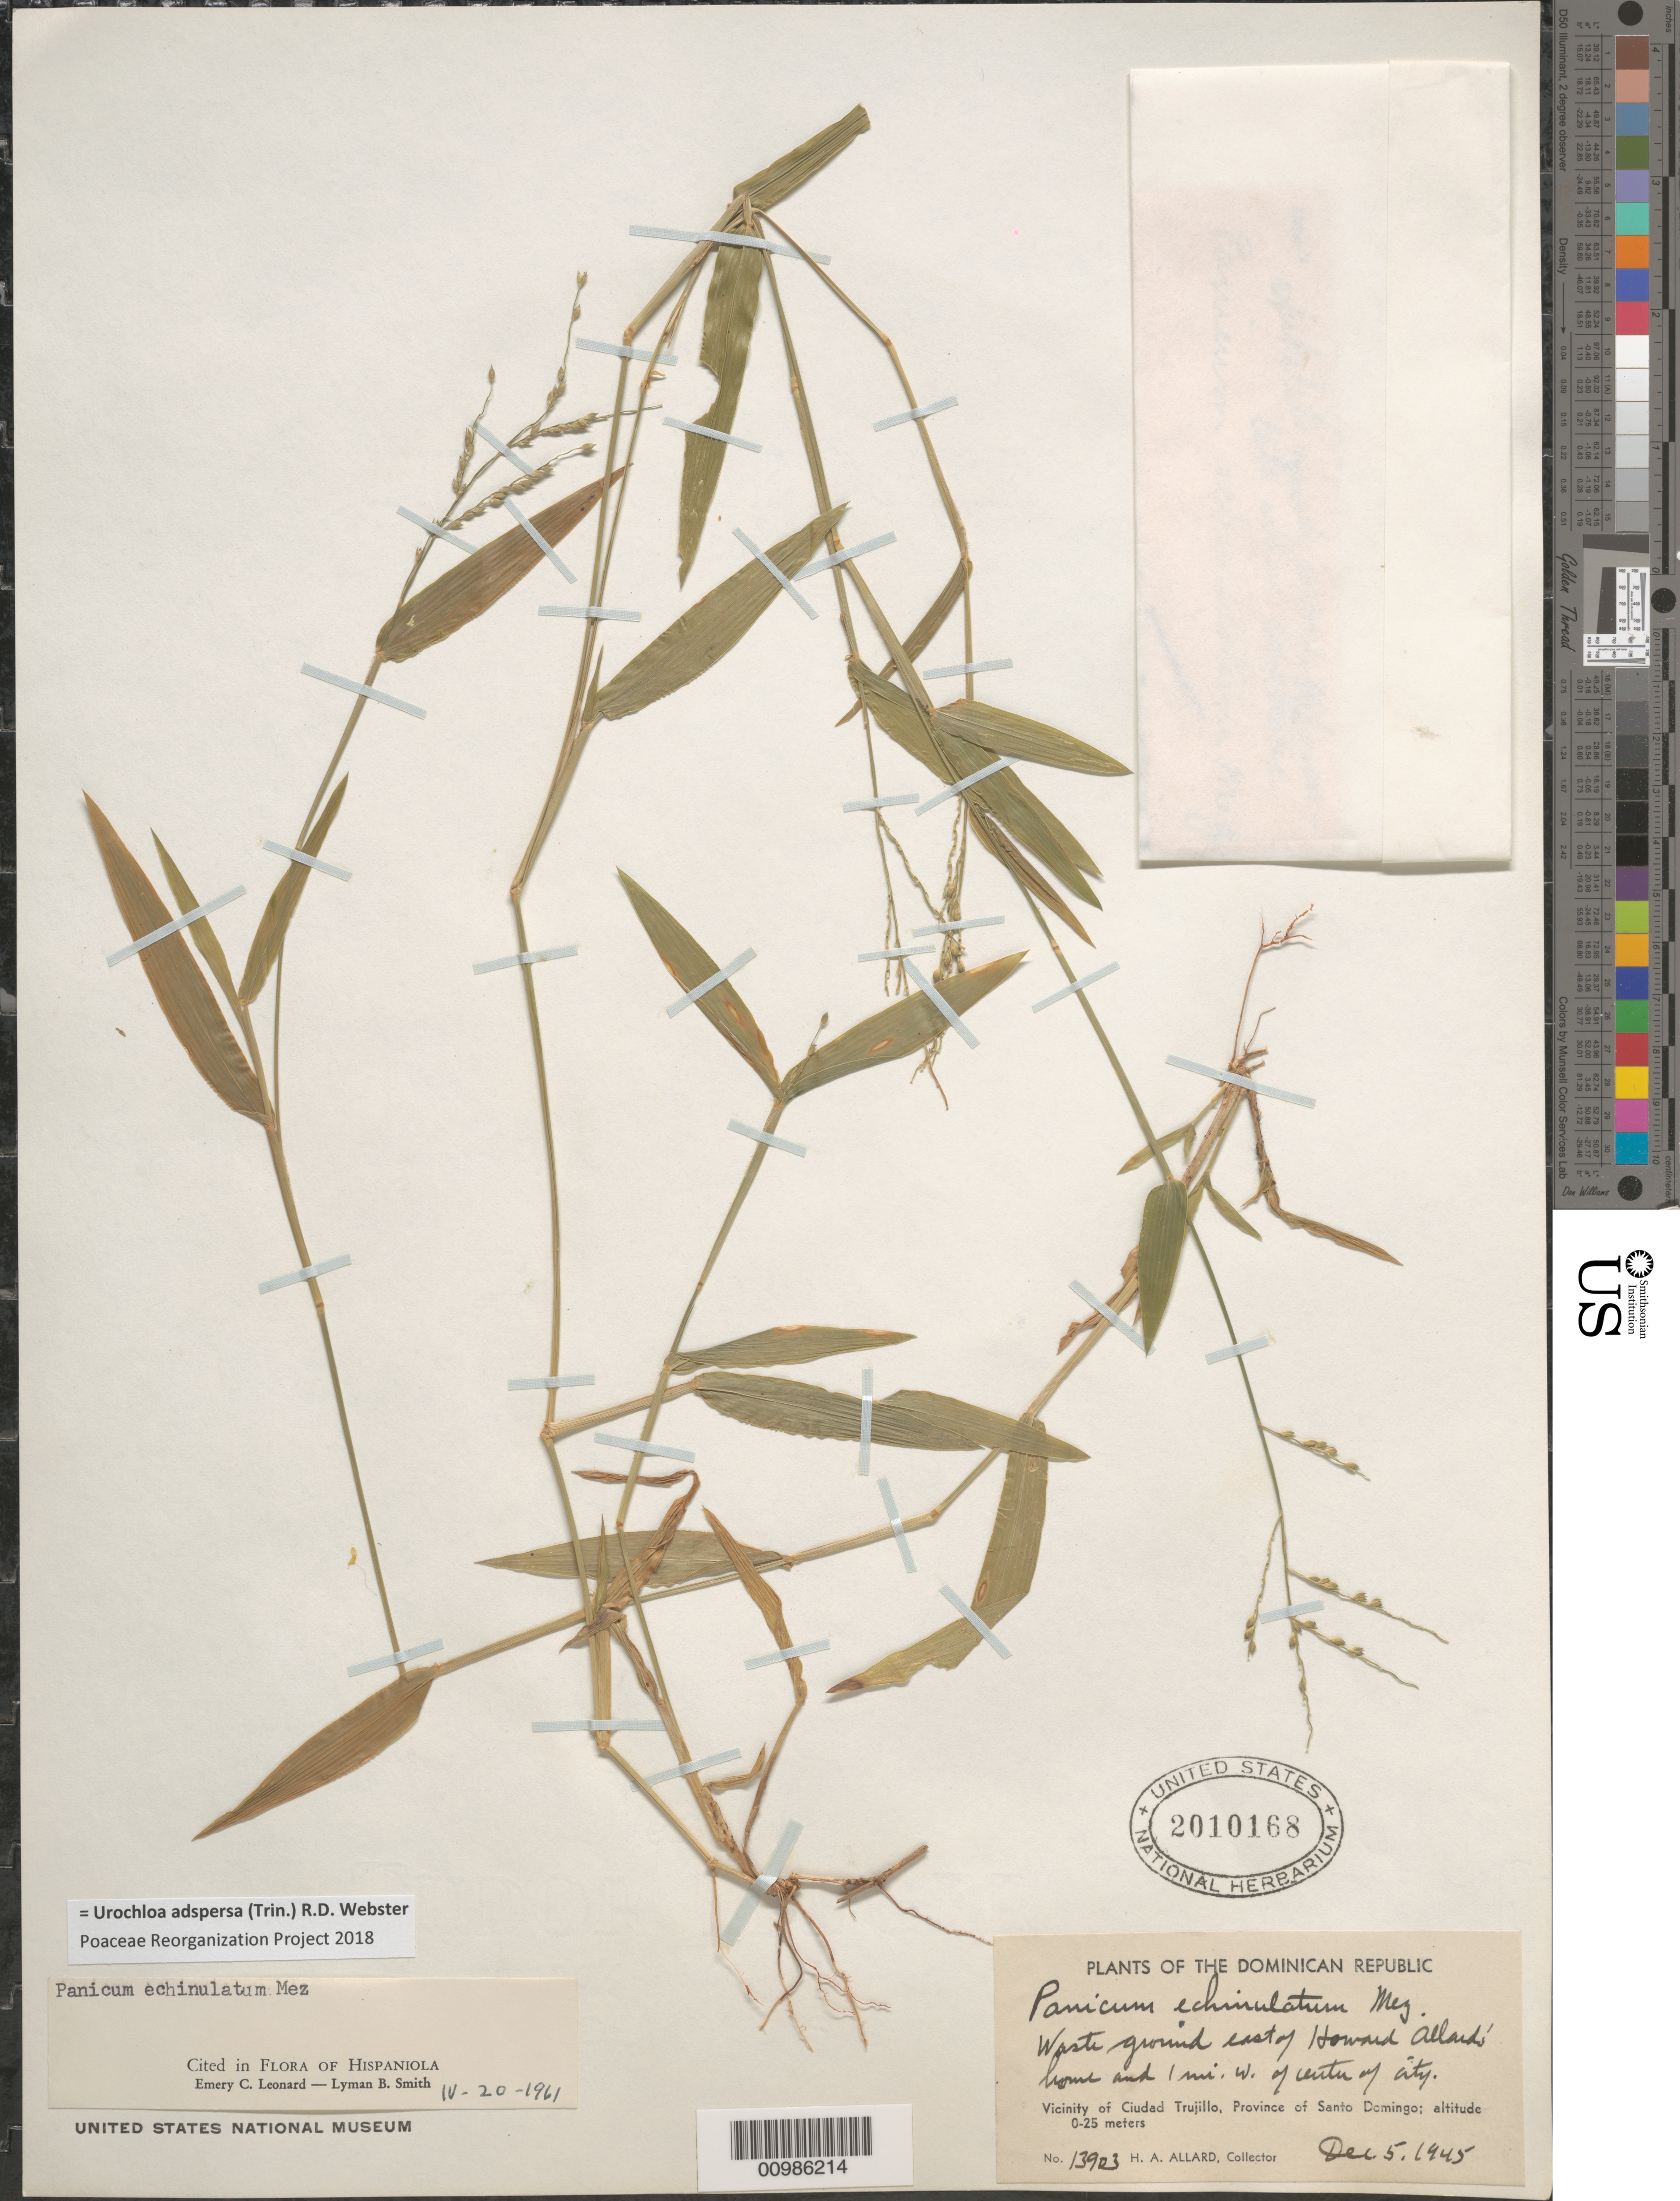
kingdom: Plantae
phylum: Tracheophyta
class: Liliopsida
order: Poales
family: Poaceae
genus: Brachiaria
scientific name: Brachiaria echinulata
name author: (Mez) Parodi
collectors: H. A. Allard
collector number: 13903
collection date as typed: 05 Dec 1945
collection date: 1945-12-05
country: Dominican Republic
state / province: Distrito Nacional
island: Hispaniola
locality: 1 mile west of center of Santo Domingo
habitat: waste ground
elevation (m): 0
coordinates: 0 N, 0 E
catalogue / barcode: US 2010168